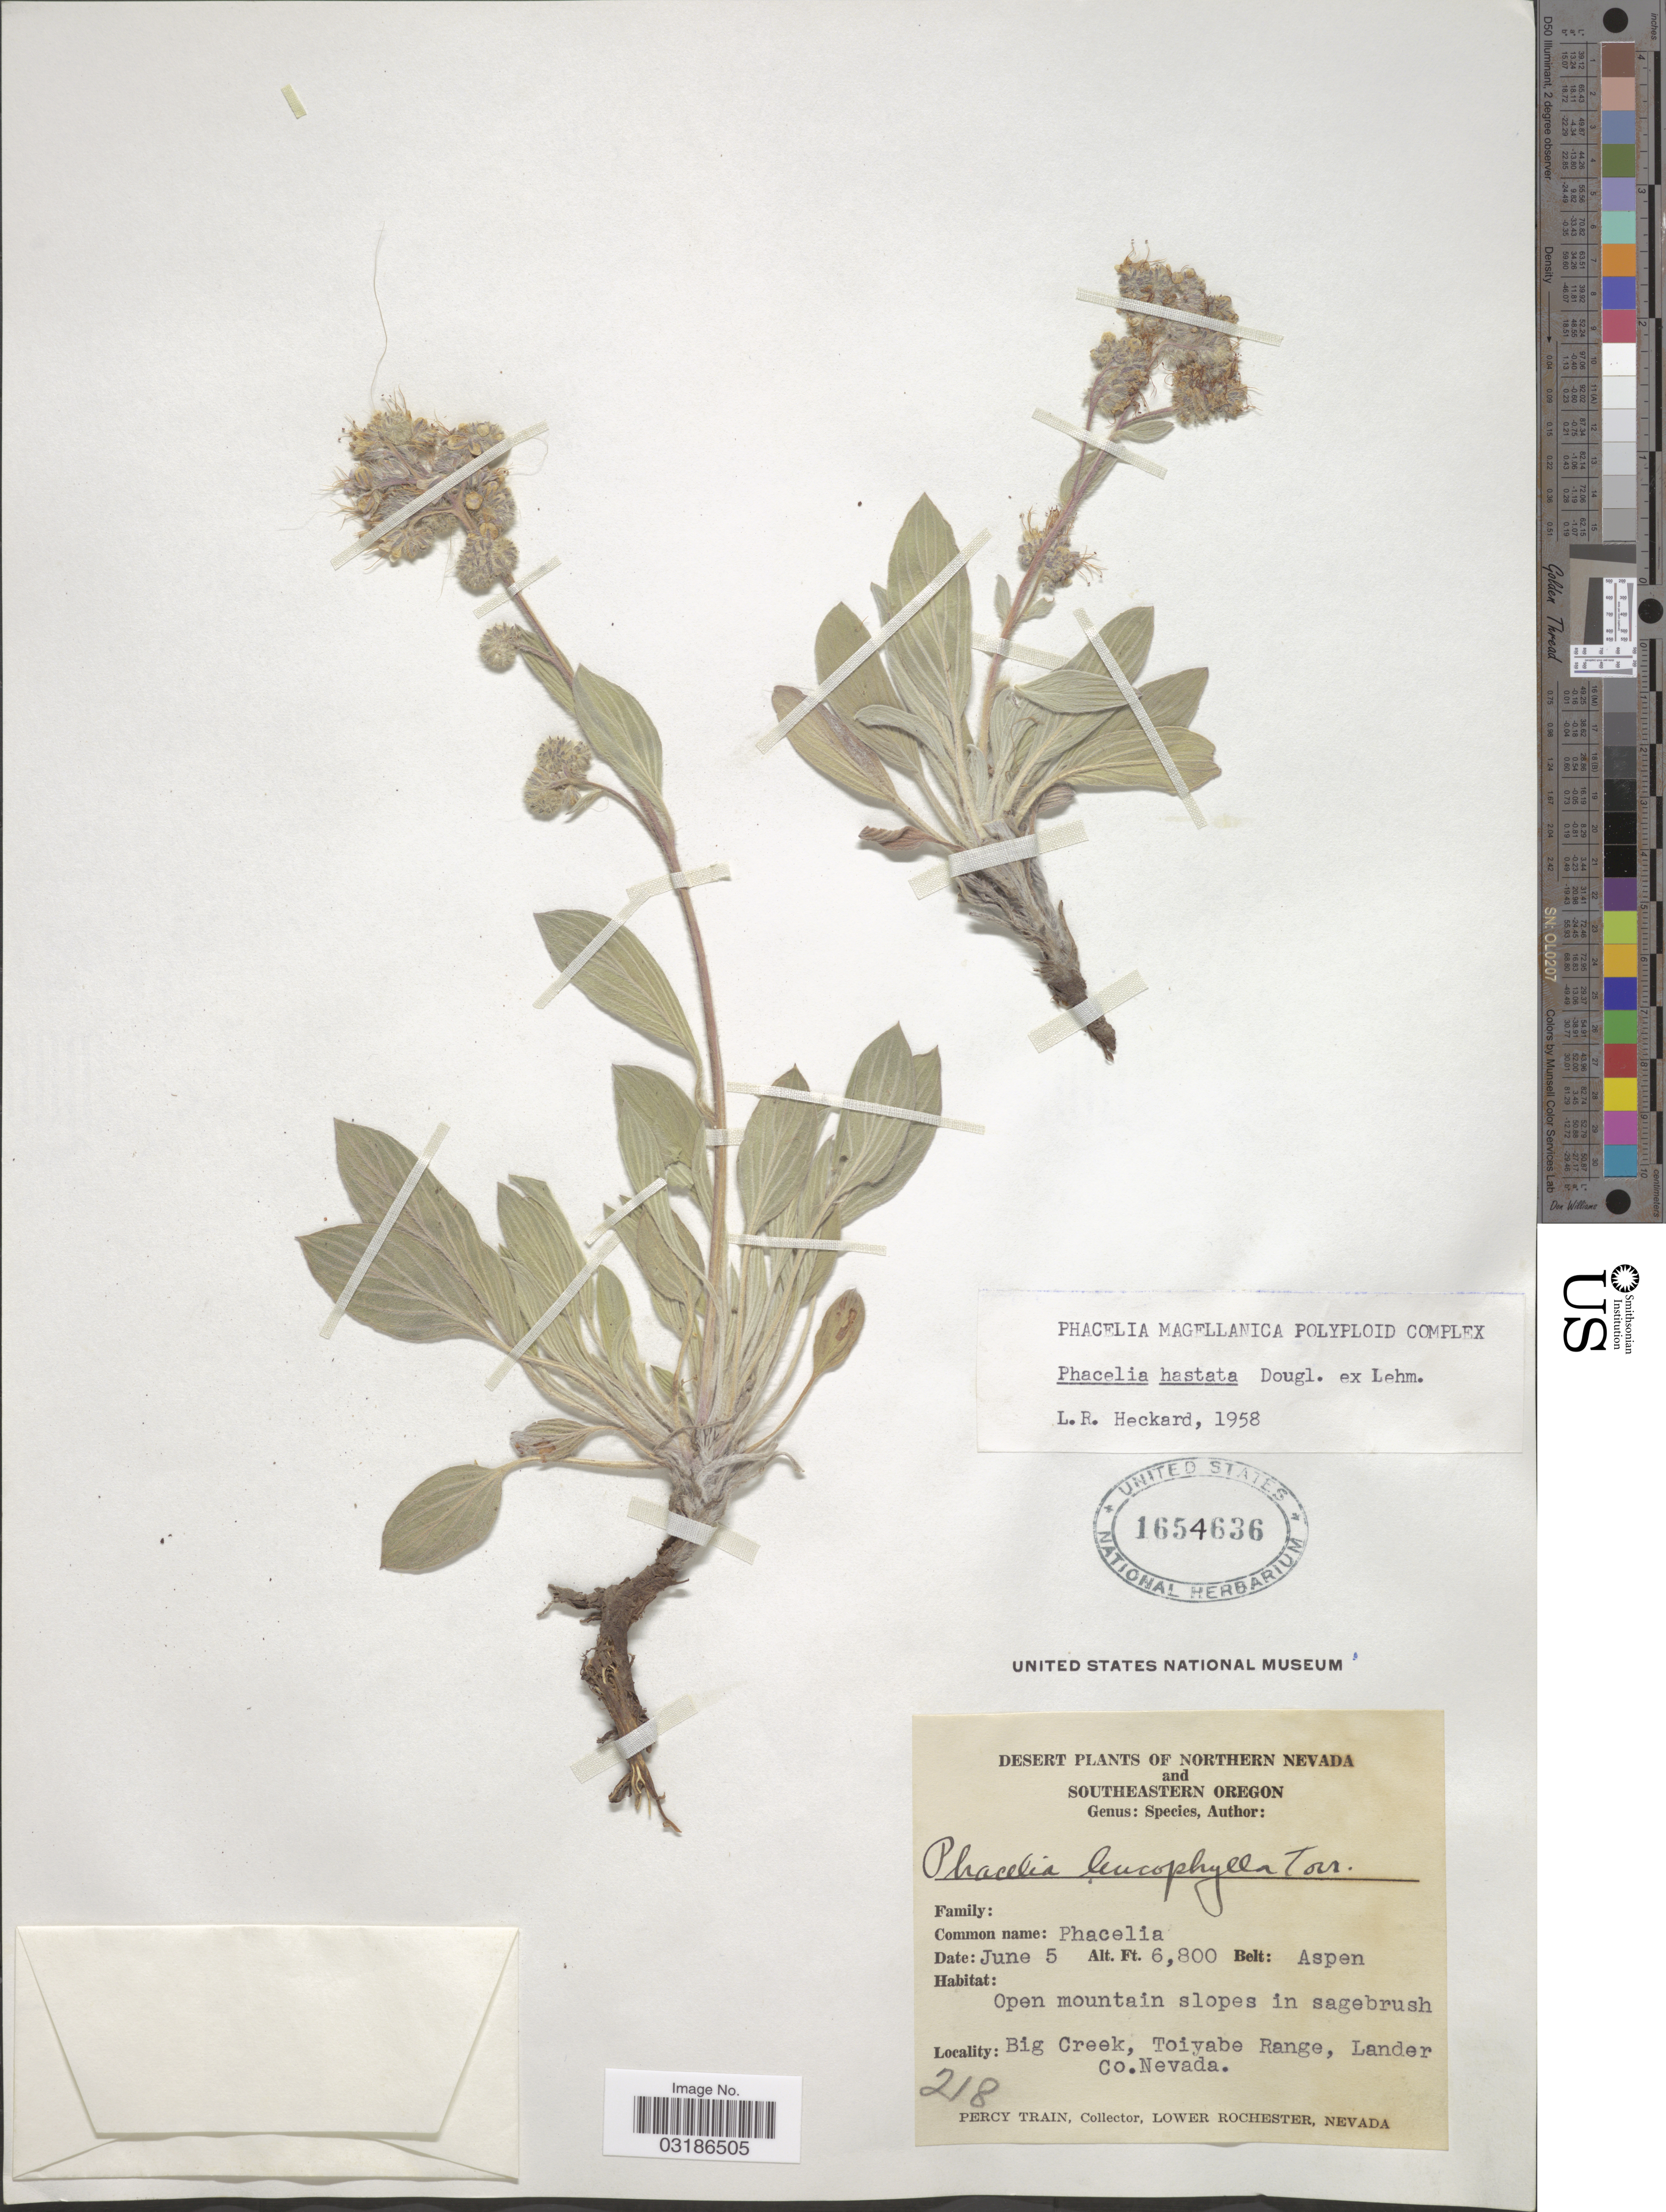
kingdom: Plantae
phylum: Tracheophyta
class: Magnoliopsida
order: Boraginales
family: Hydrophyllaceae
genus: Phacelia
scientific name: Phacelia hastata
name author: Douglas ex Lehm.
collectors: P. Train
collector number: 218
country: United States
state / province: Nevada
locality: Northern Nevada, Open mountain slopes in sagebrush, Big Creek, Toiyabe Range, Lander Co., Nevada.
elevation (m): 2073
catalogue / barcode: US 1654636